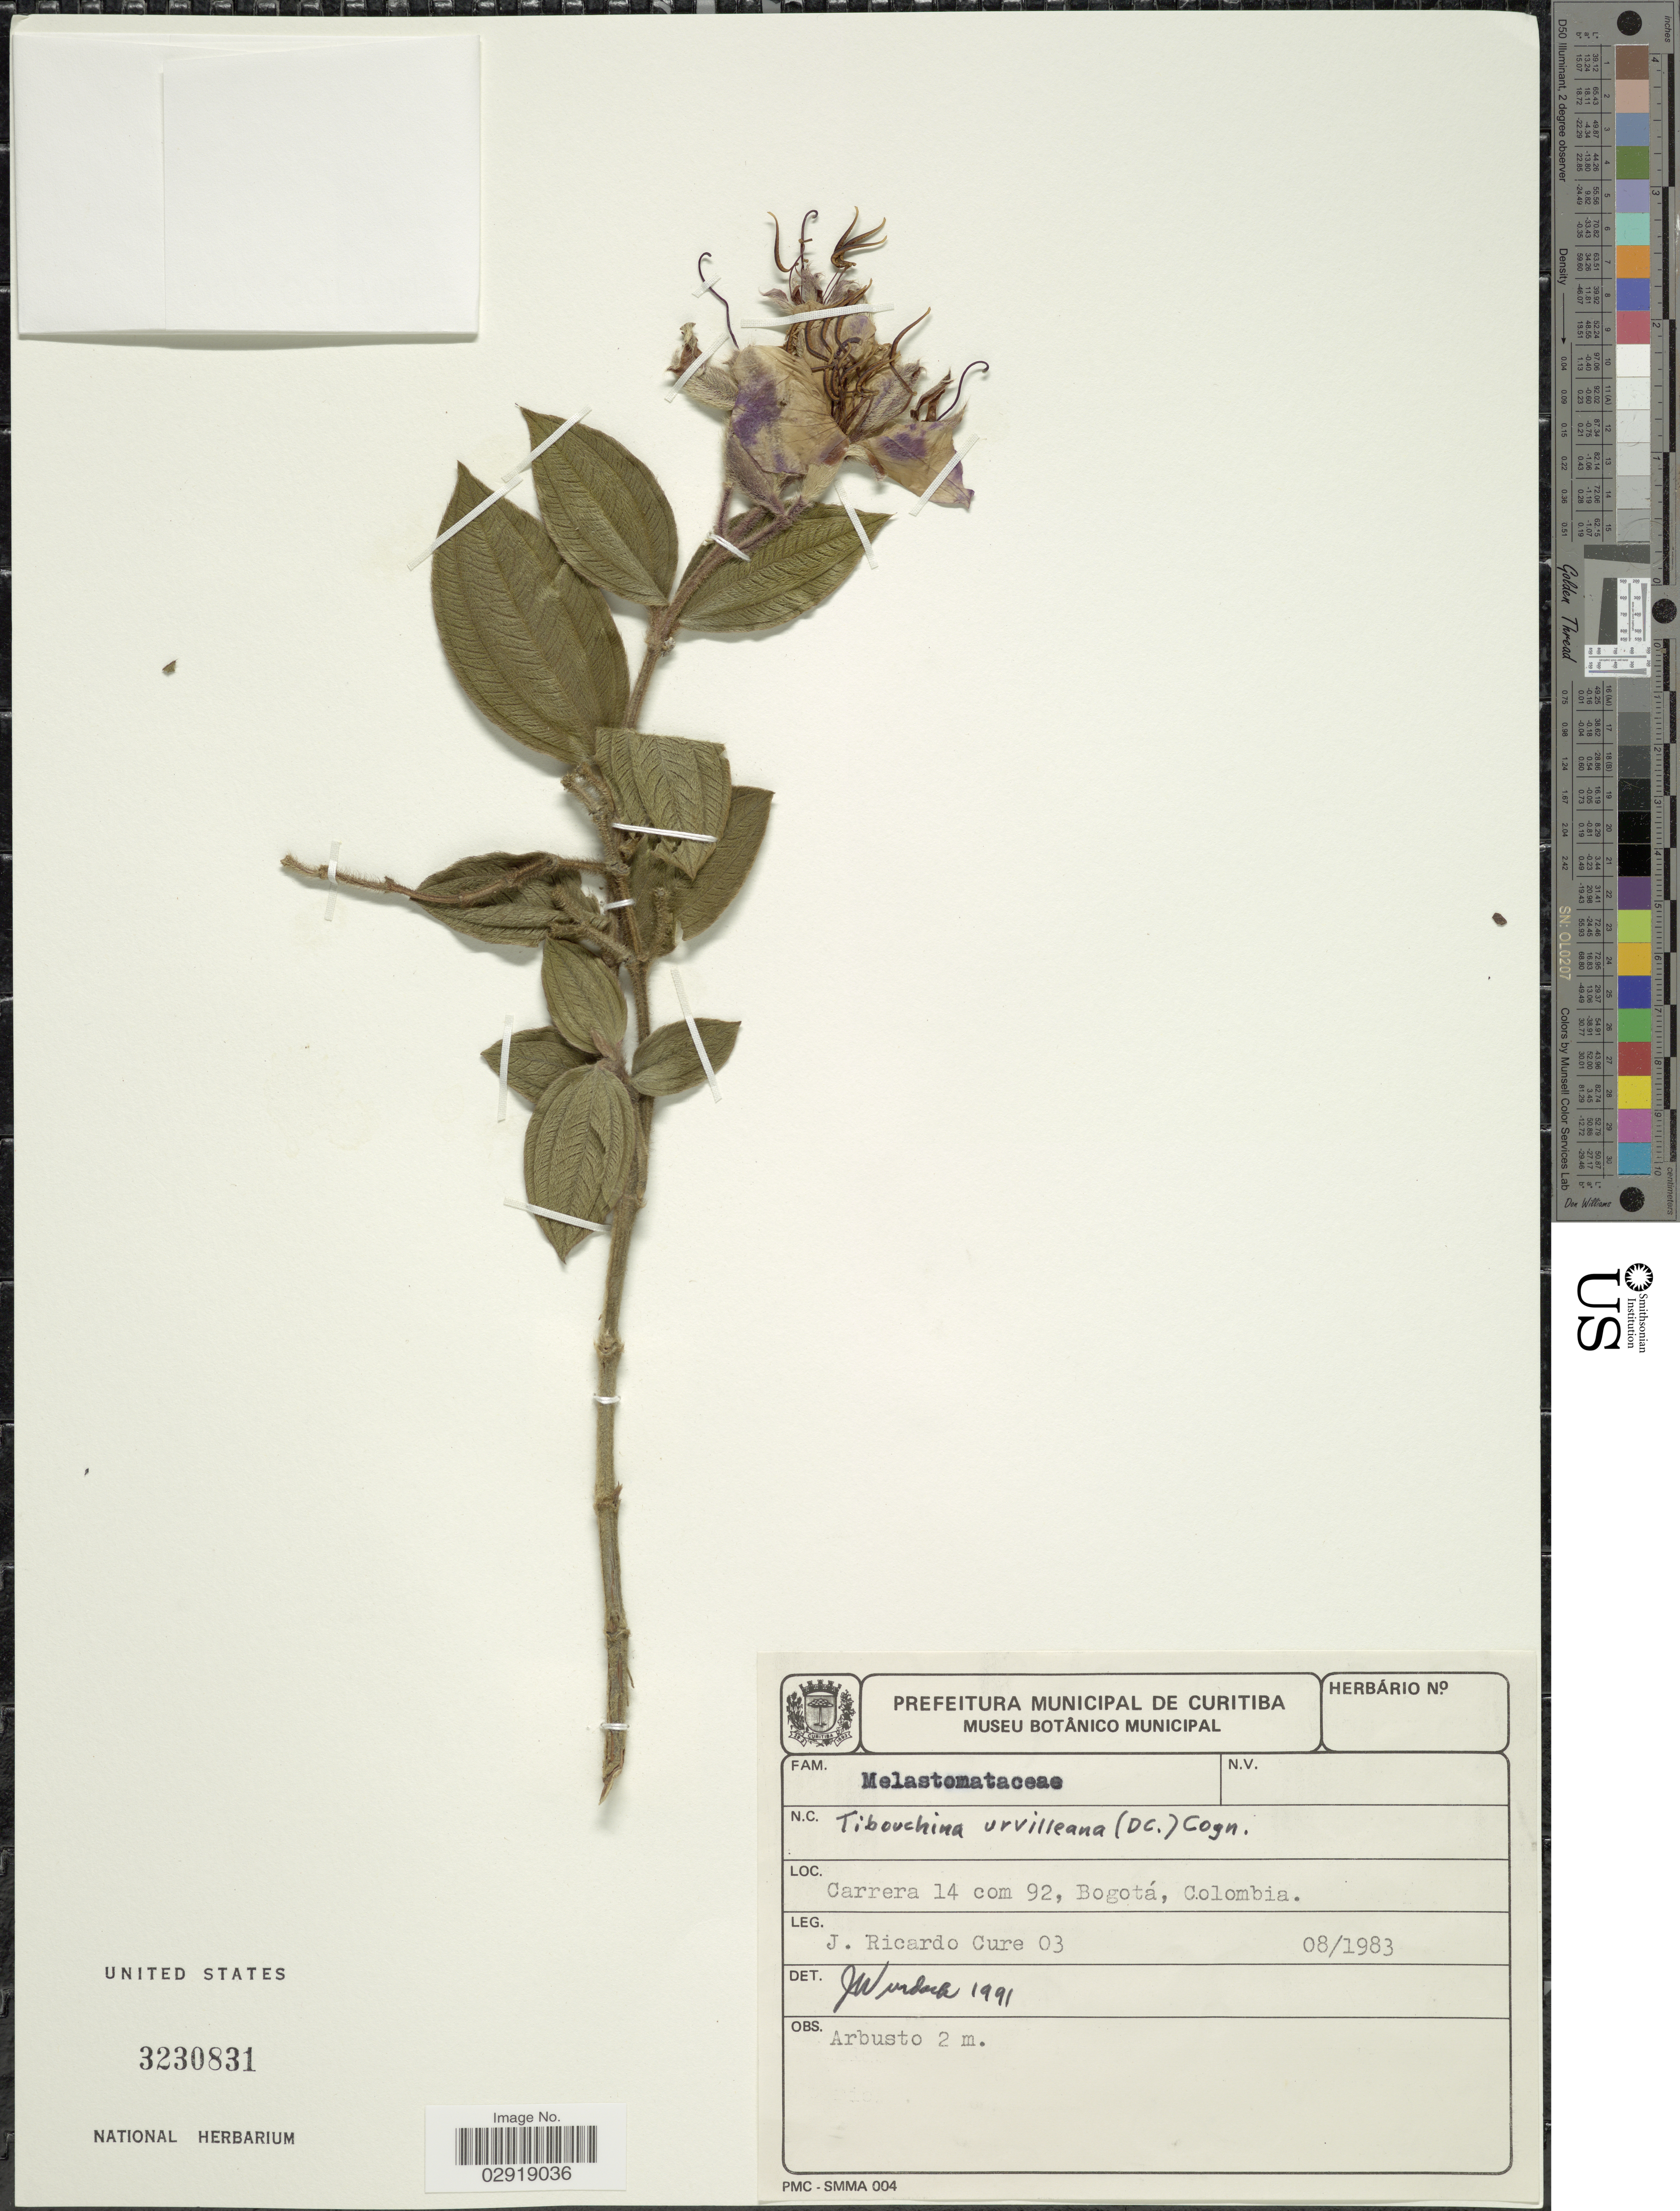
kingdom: Plantae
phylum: Tracheophyta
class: Magnoliopsida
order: Myrtales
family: Melastomataceae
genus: Pleroma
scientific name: Pleroma urvilleanum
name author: (DC.) P.J.F. Guim. & Michelang.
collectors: J. Cure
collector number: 03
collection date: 1983-08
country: Colombia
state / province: Bogota D.C.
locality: Carrera 14 com 92, Bogotá, Colombia.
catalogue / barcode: US 3230831